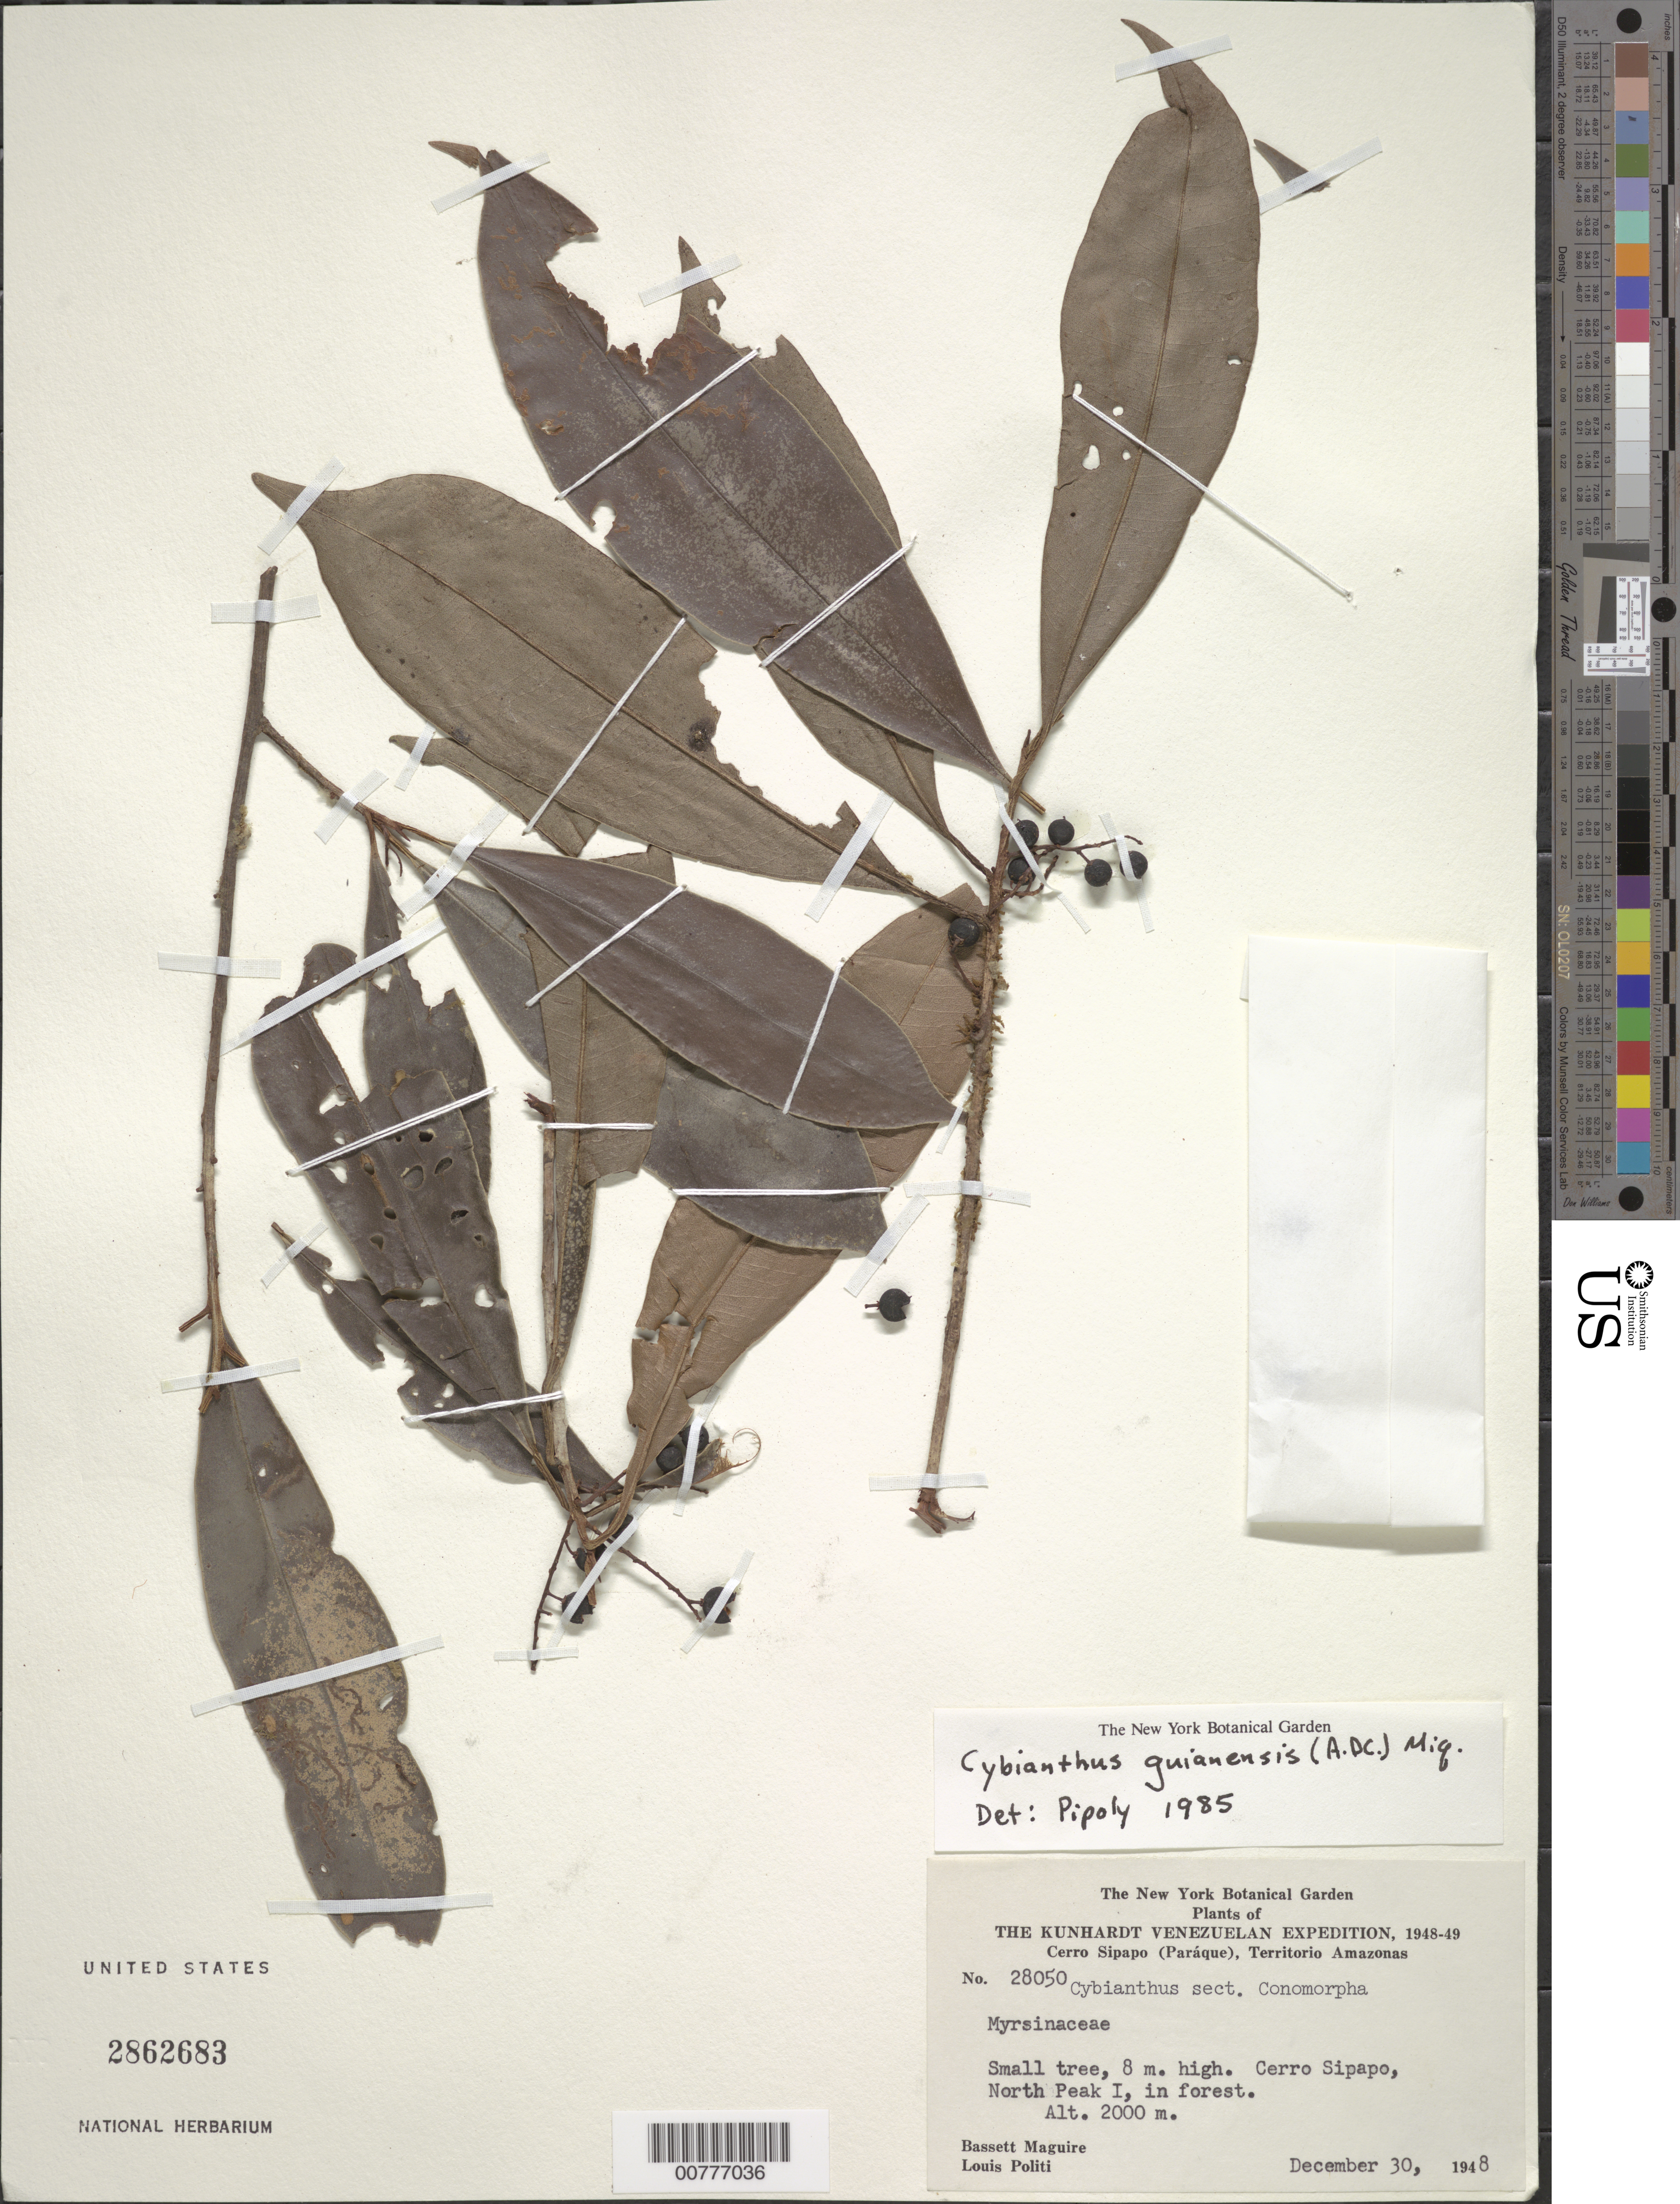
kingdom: Plantae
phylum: Tracheophyta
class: Magnoliopsida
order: Ericales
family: Primulaceae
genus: Cybianthus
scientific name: Cybianthus guyanensis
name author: (A. DC.) Miq.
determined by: Pipoly, J. J., III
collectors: B. Maguire & L. Politi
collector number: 28050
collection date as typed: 30-Dec-48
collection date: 1948-12-30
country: Venezuela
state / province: Amazonas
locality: Cerro Sipapo (Paráque), North Peak I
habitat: Forest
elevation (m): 2000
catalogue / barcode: US 2862683